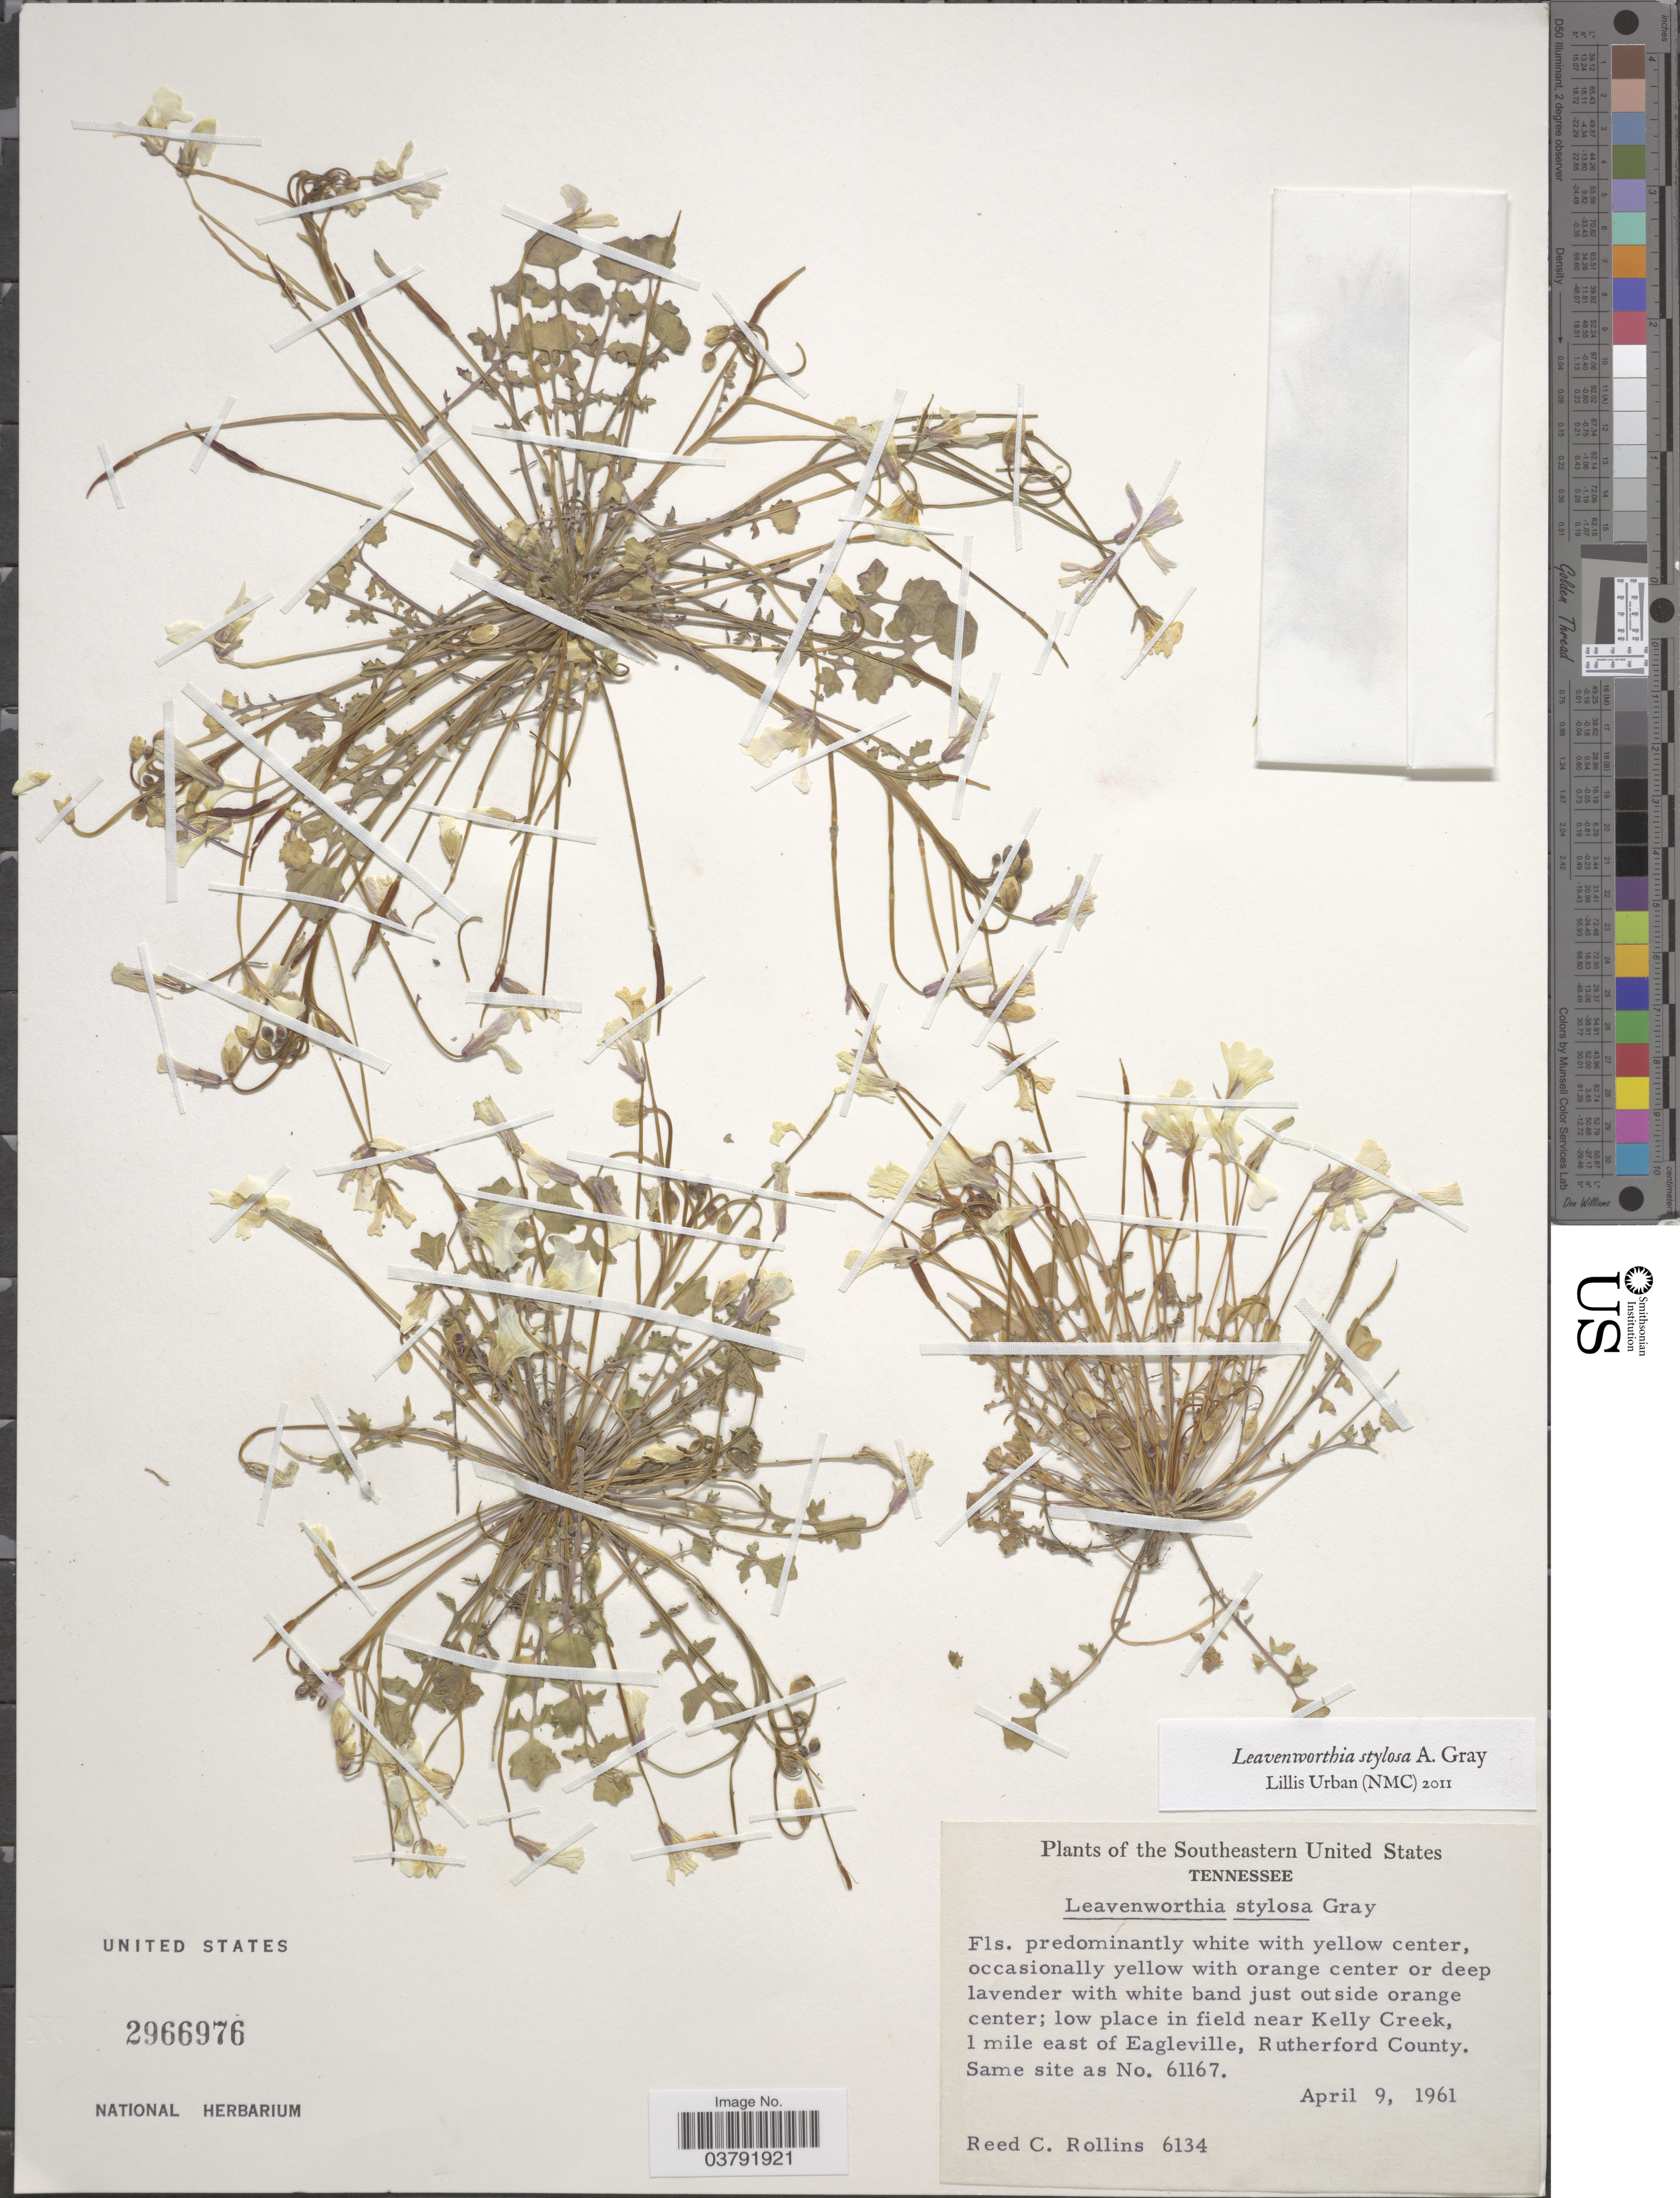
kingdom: Plantae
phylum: Tracheophyta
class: Magnoliopsida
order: Brassicales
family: Brassicaceae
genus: Leavenworthia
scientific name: Leavenworthia stylosa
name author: A. Gray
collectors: R. C. Rollins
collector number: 6134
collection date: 1961-04-09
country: United States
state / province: Tennessee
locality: Southeastern United States. Low place in field near Kelly Creek, 1 mile east of Eagleville, Rutherford County.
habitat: low place in field near creek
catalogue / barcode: US 2966976